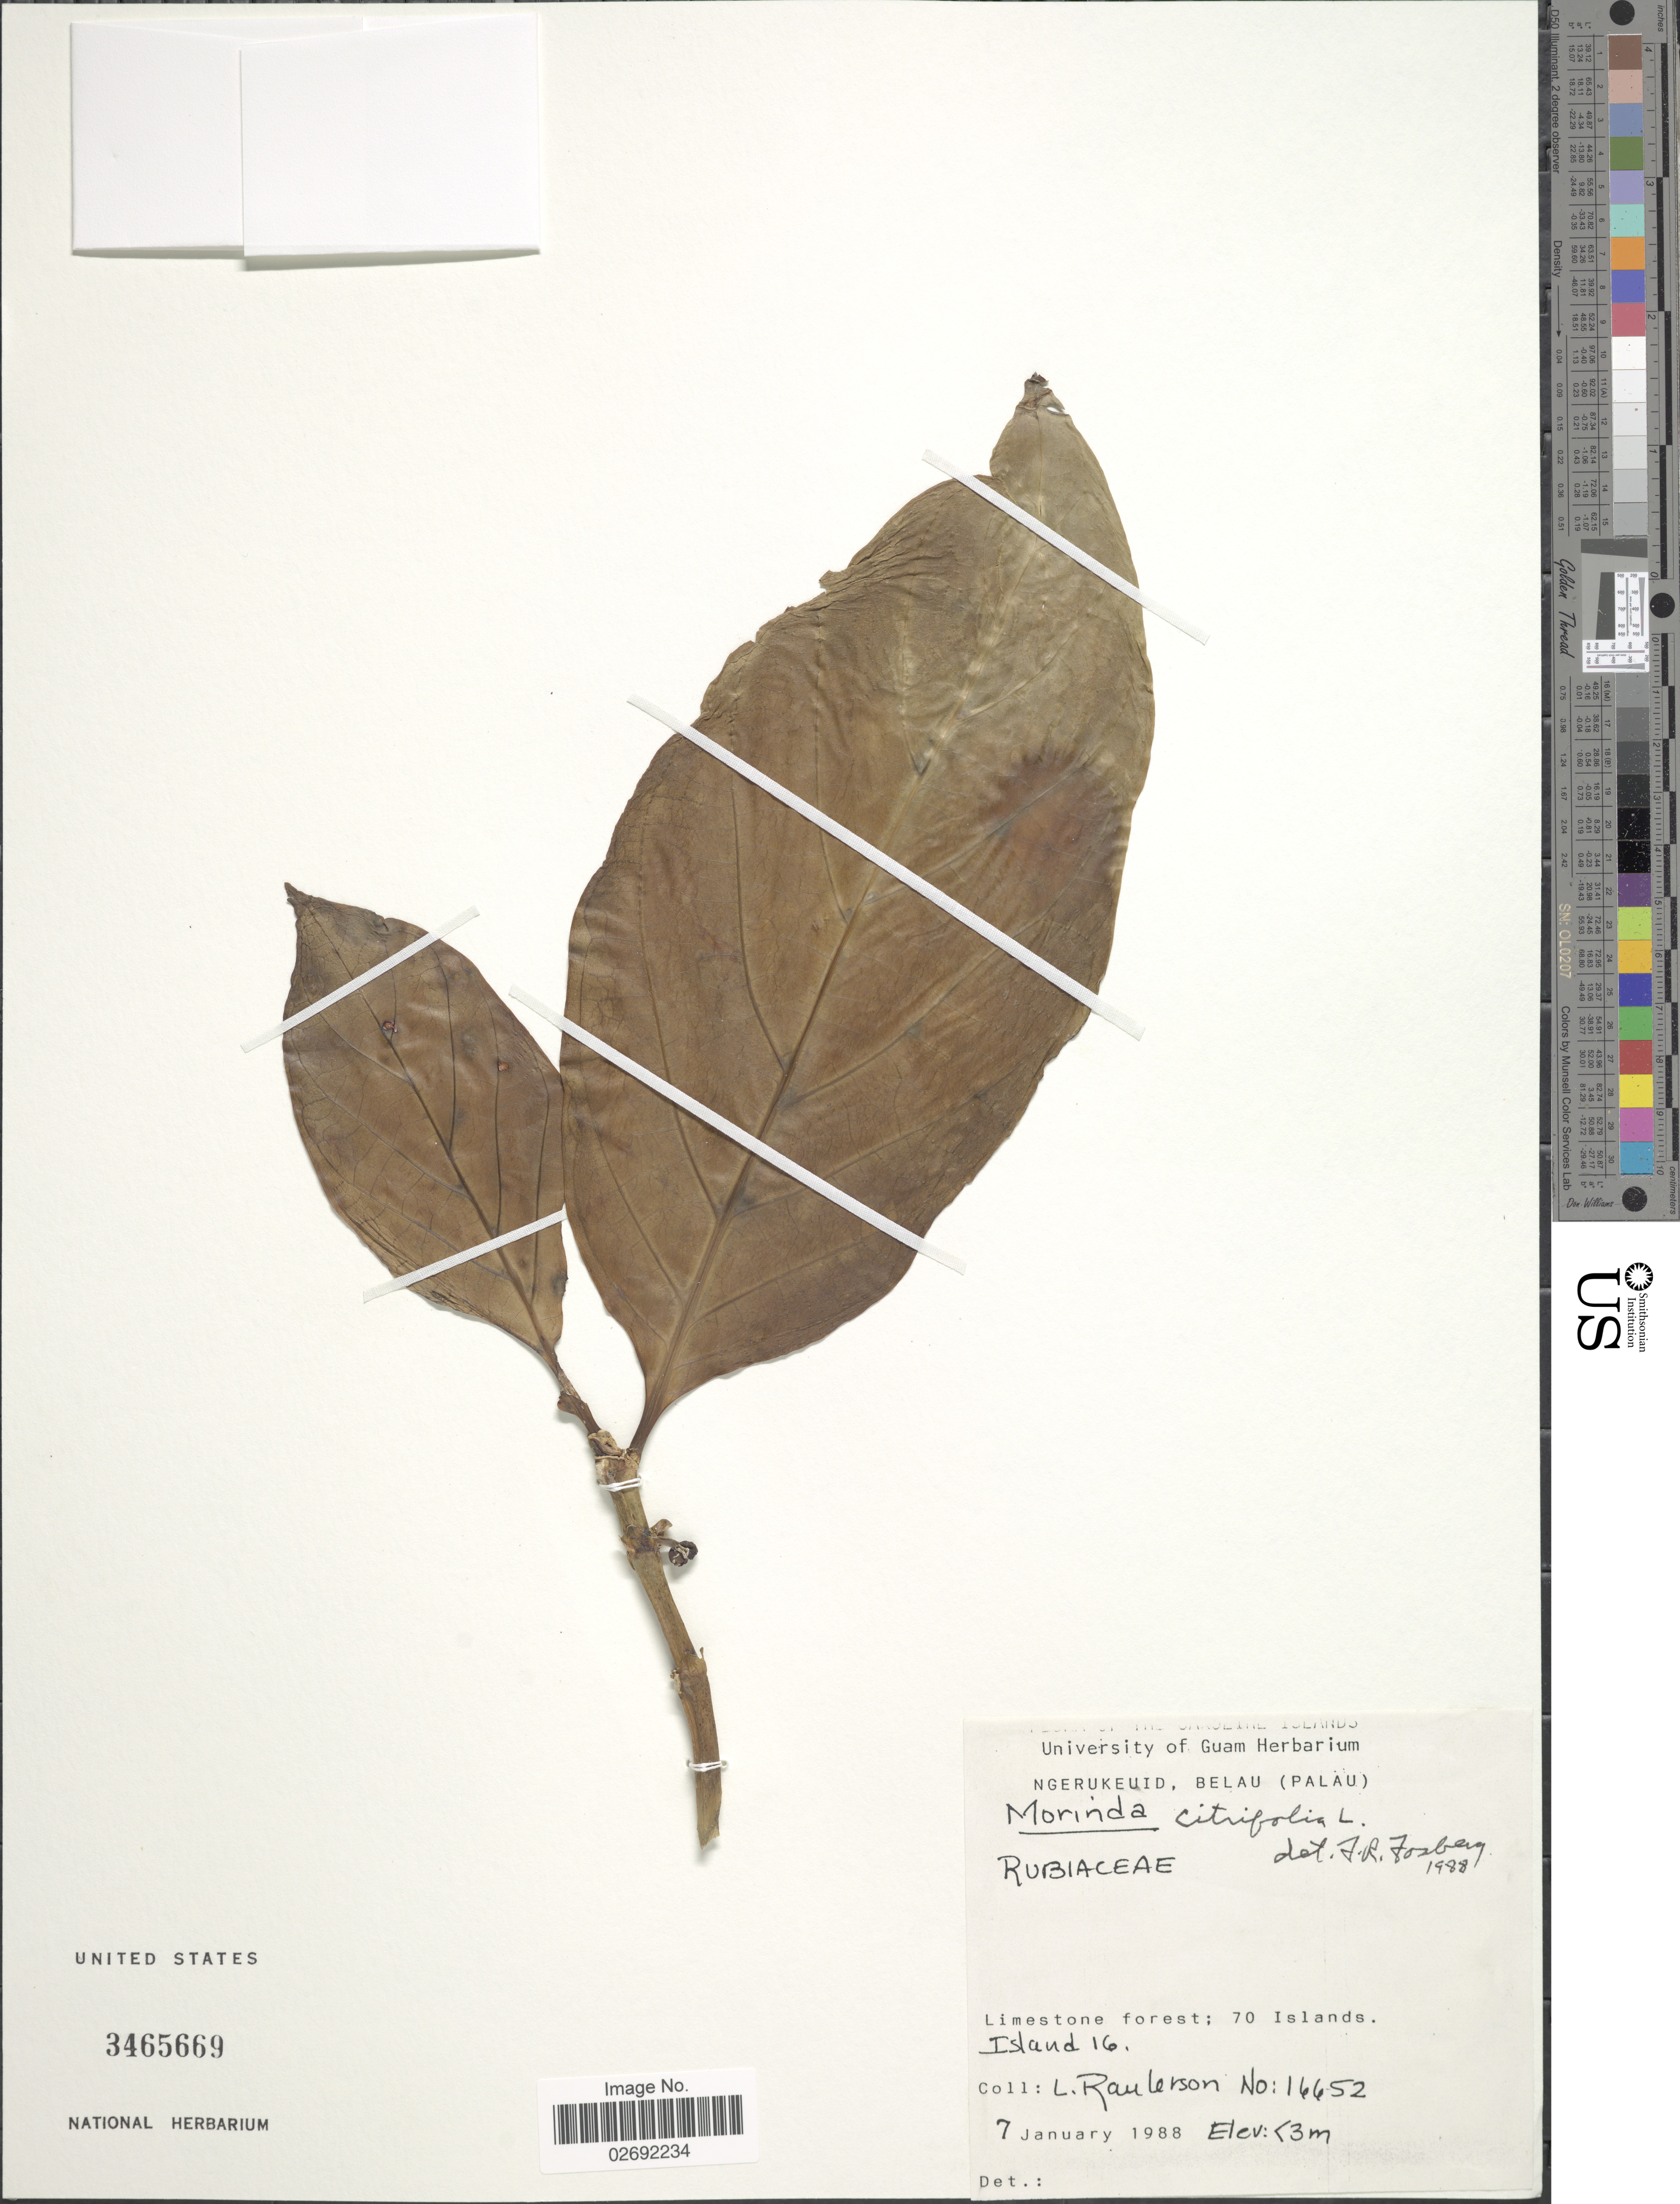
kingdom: Plantae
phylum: Tracheophyta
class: Magnoliopsida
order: Gentianales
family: Rubiaceae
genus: Morinda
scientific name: Morinda citrifolia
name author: L.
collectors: L. Raulerson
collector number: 16652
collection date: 1988-01-07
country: Palau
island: Ngerukeuid [Orukuizu]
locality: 70 Islands. Island 16. Ngerukeuid, Belau (Palau).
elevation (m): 3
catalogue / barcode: US 3465669